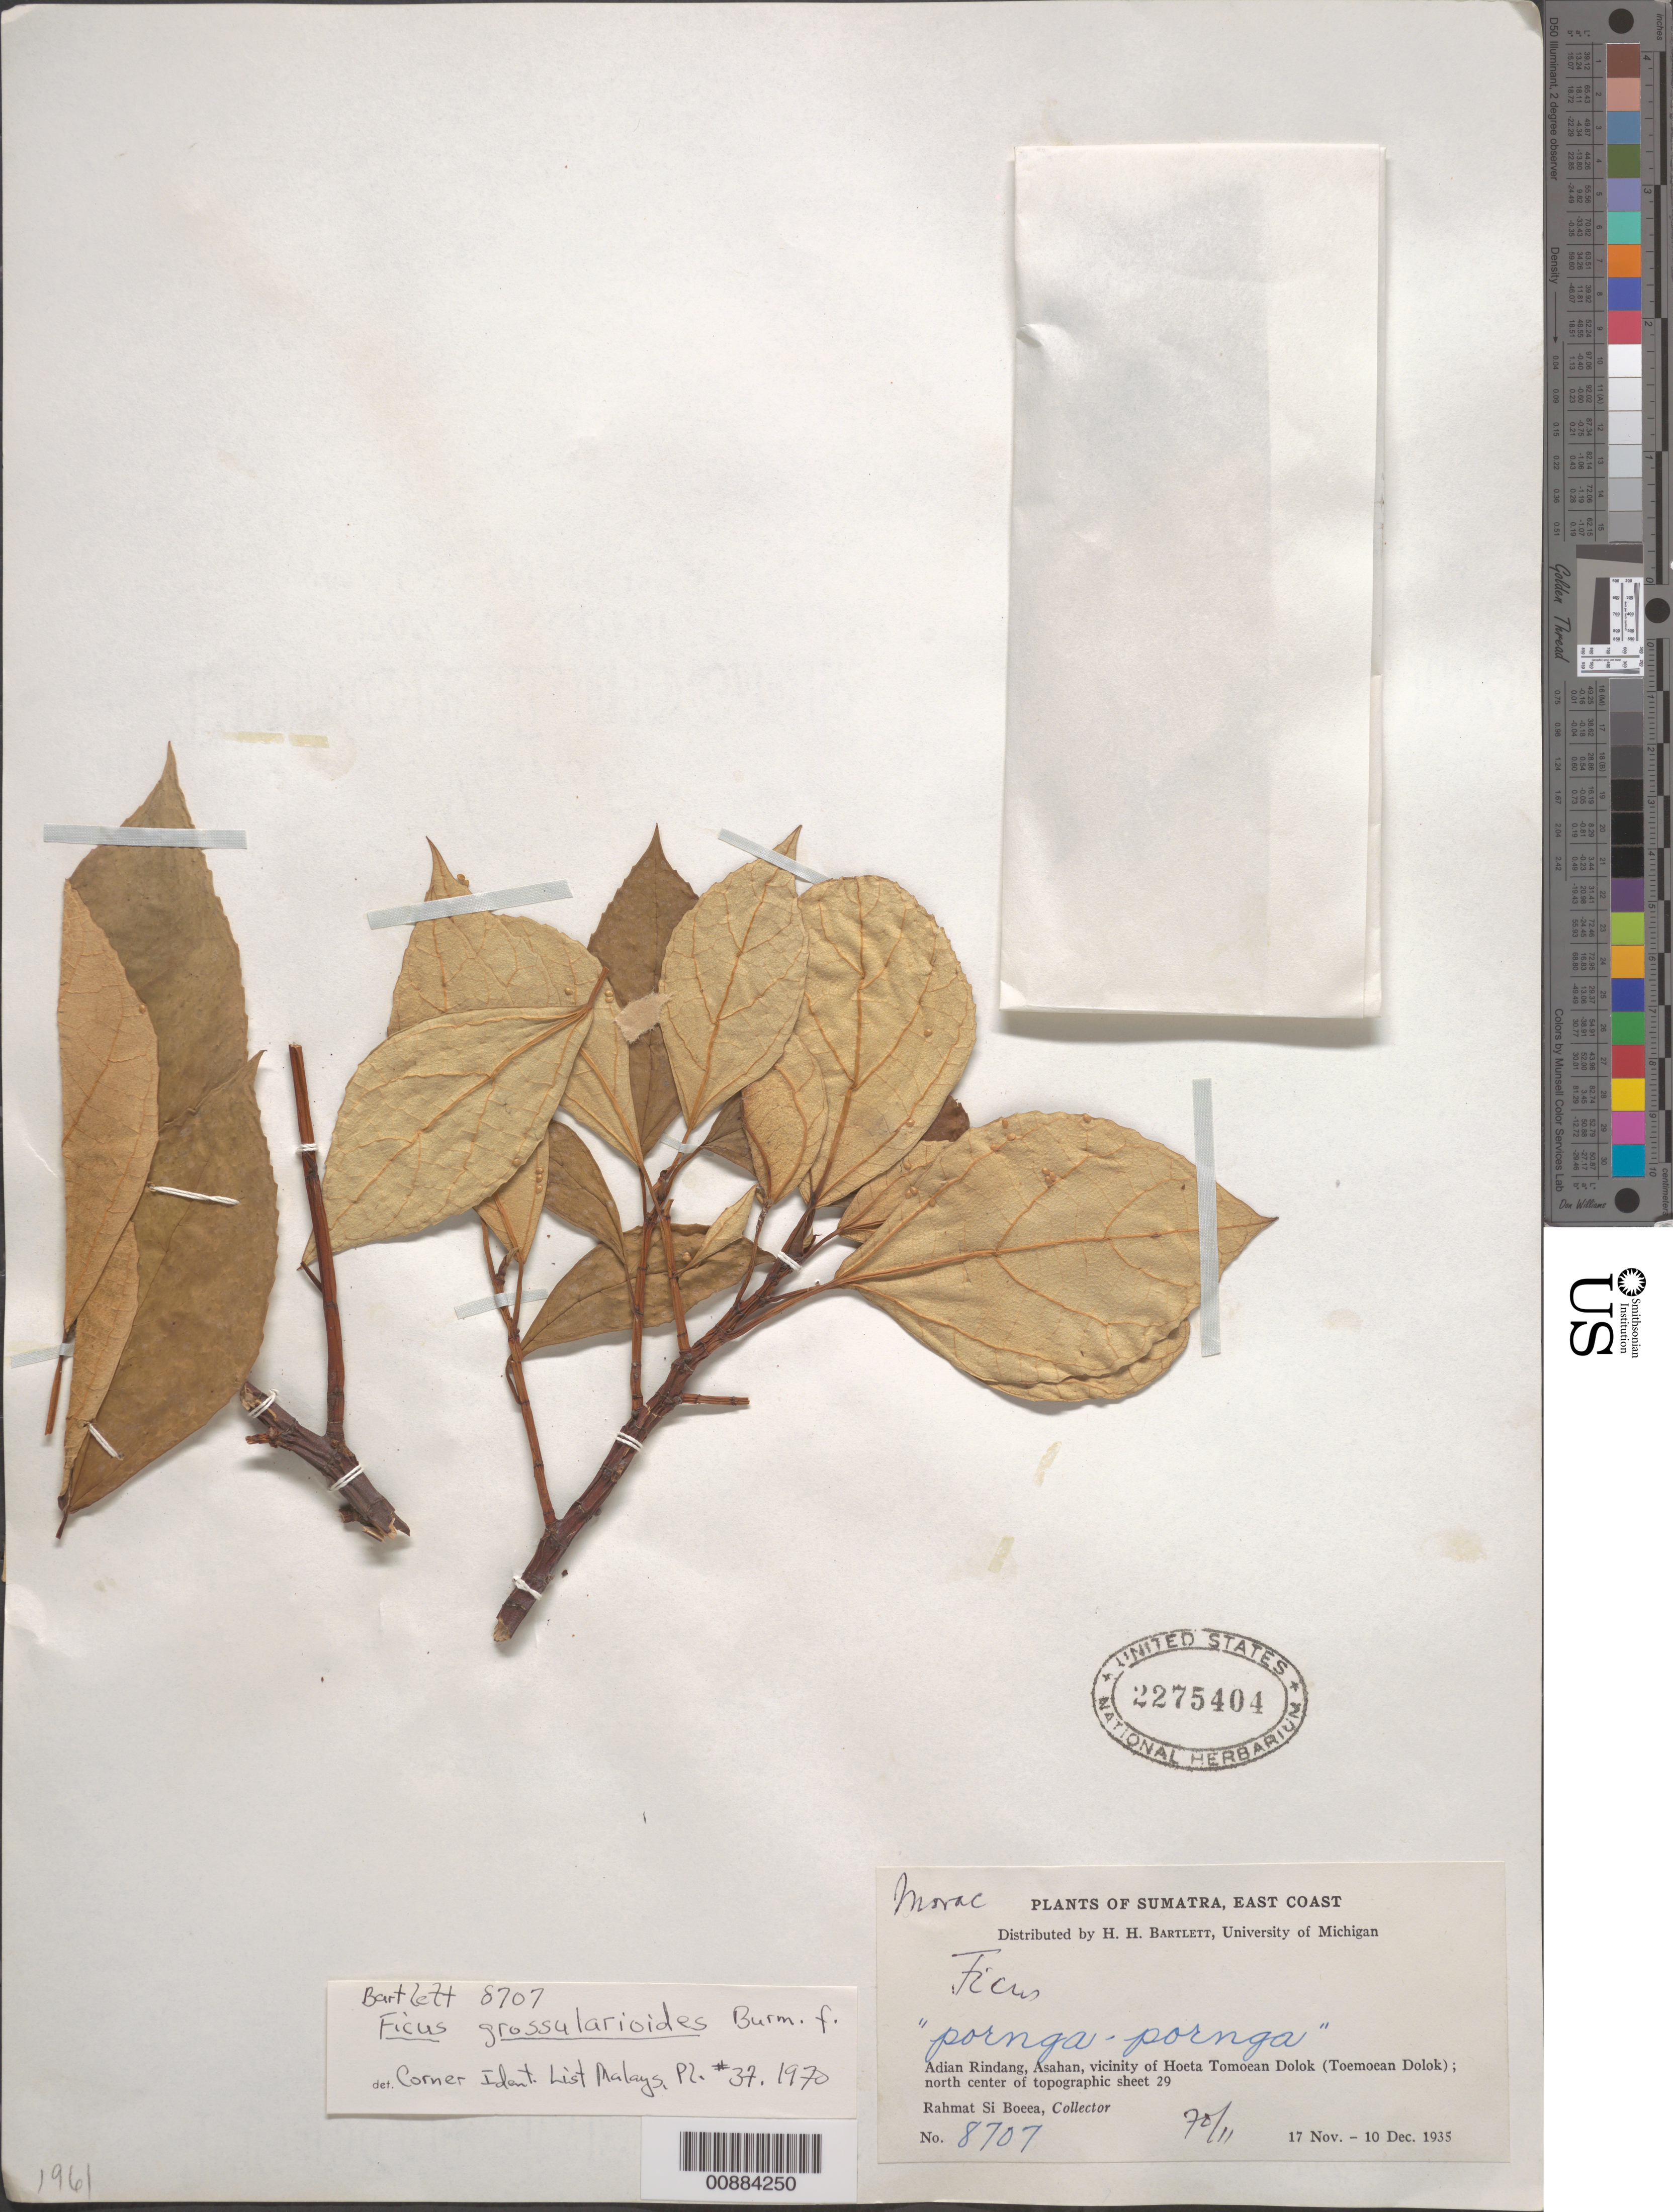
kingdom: Plantae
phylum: Tracheophyta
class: Magnoliopsida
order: Rosales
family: Moraceae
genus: Ficus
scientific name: Ficus grossularioides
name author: Burm. f.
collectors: Rahmat Si Boeea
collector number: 8707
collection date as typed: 17 Nov 1935 to 10 Dec 1935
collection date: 1935-11-17/1935-12-10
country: Indonesia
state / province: Sumatra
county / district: Aceh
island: Sumatra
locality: Adian Rindang, Asahan, vicinity of Hoeta Tomoean Dolok (Toemoean Dolok); N center of topographic sheet 29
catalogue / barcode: US 2275404